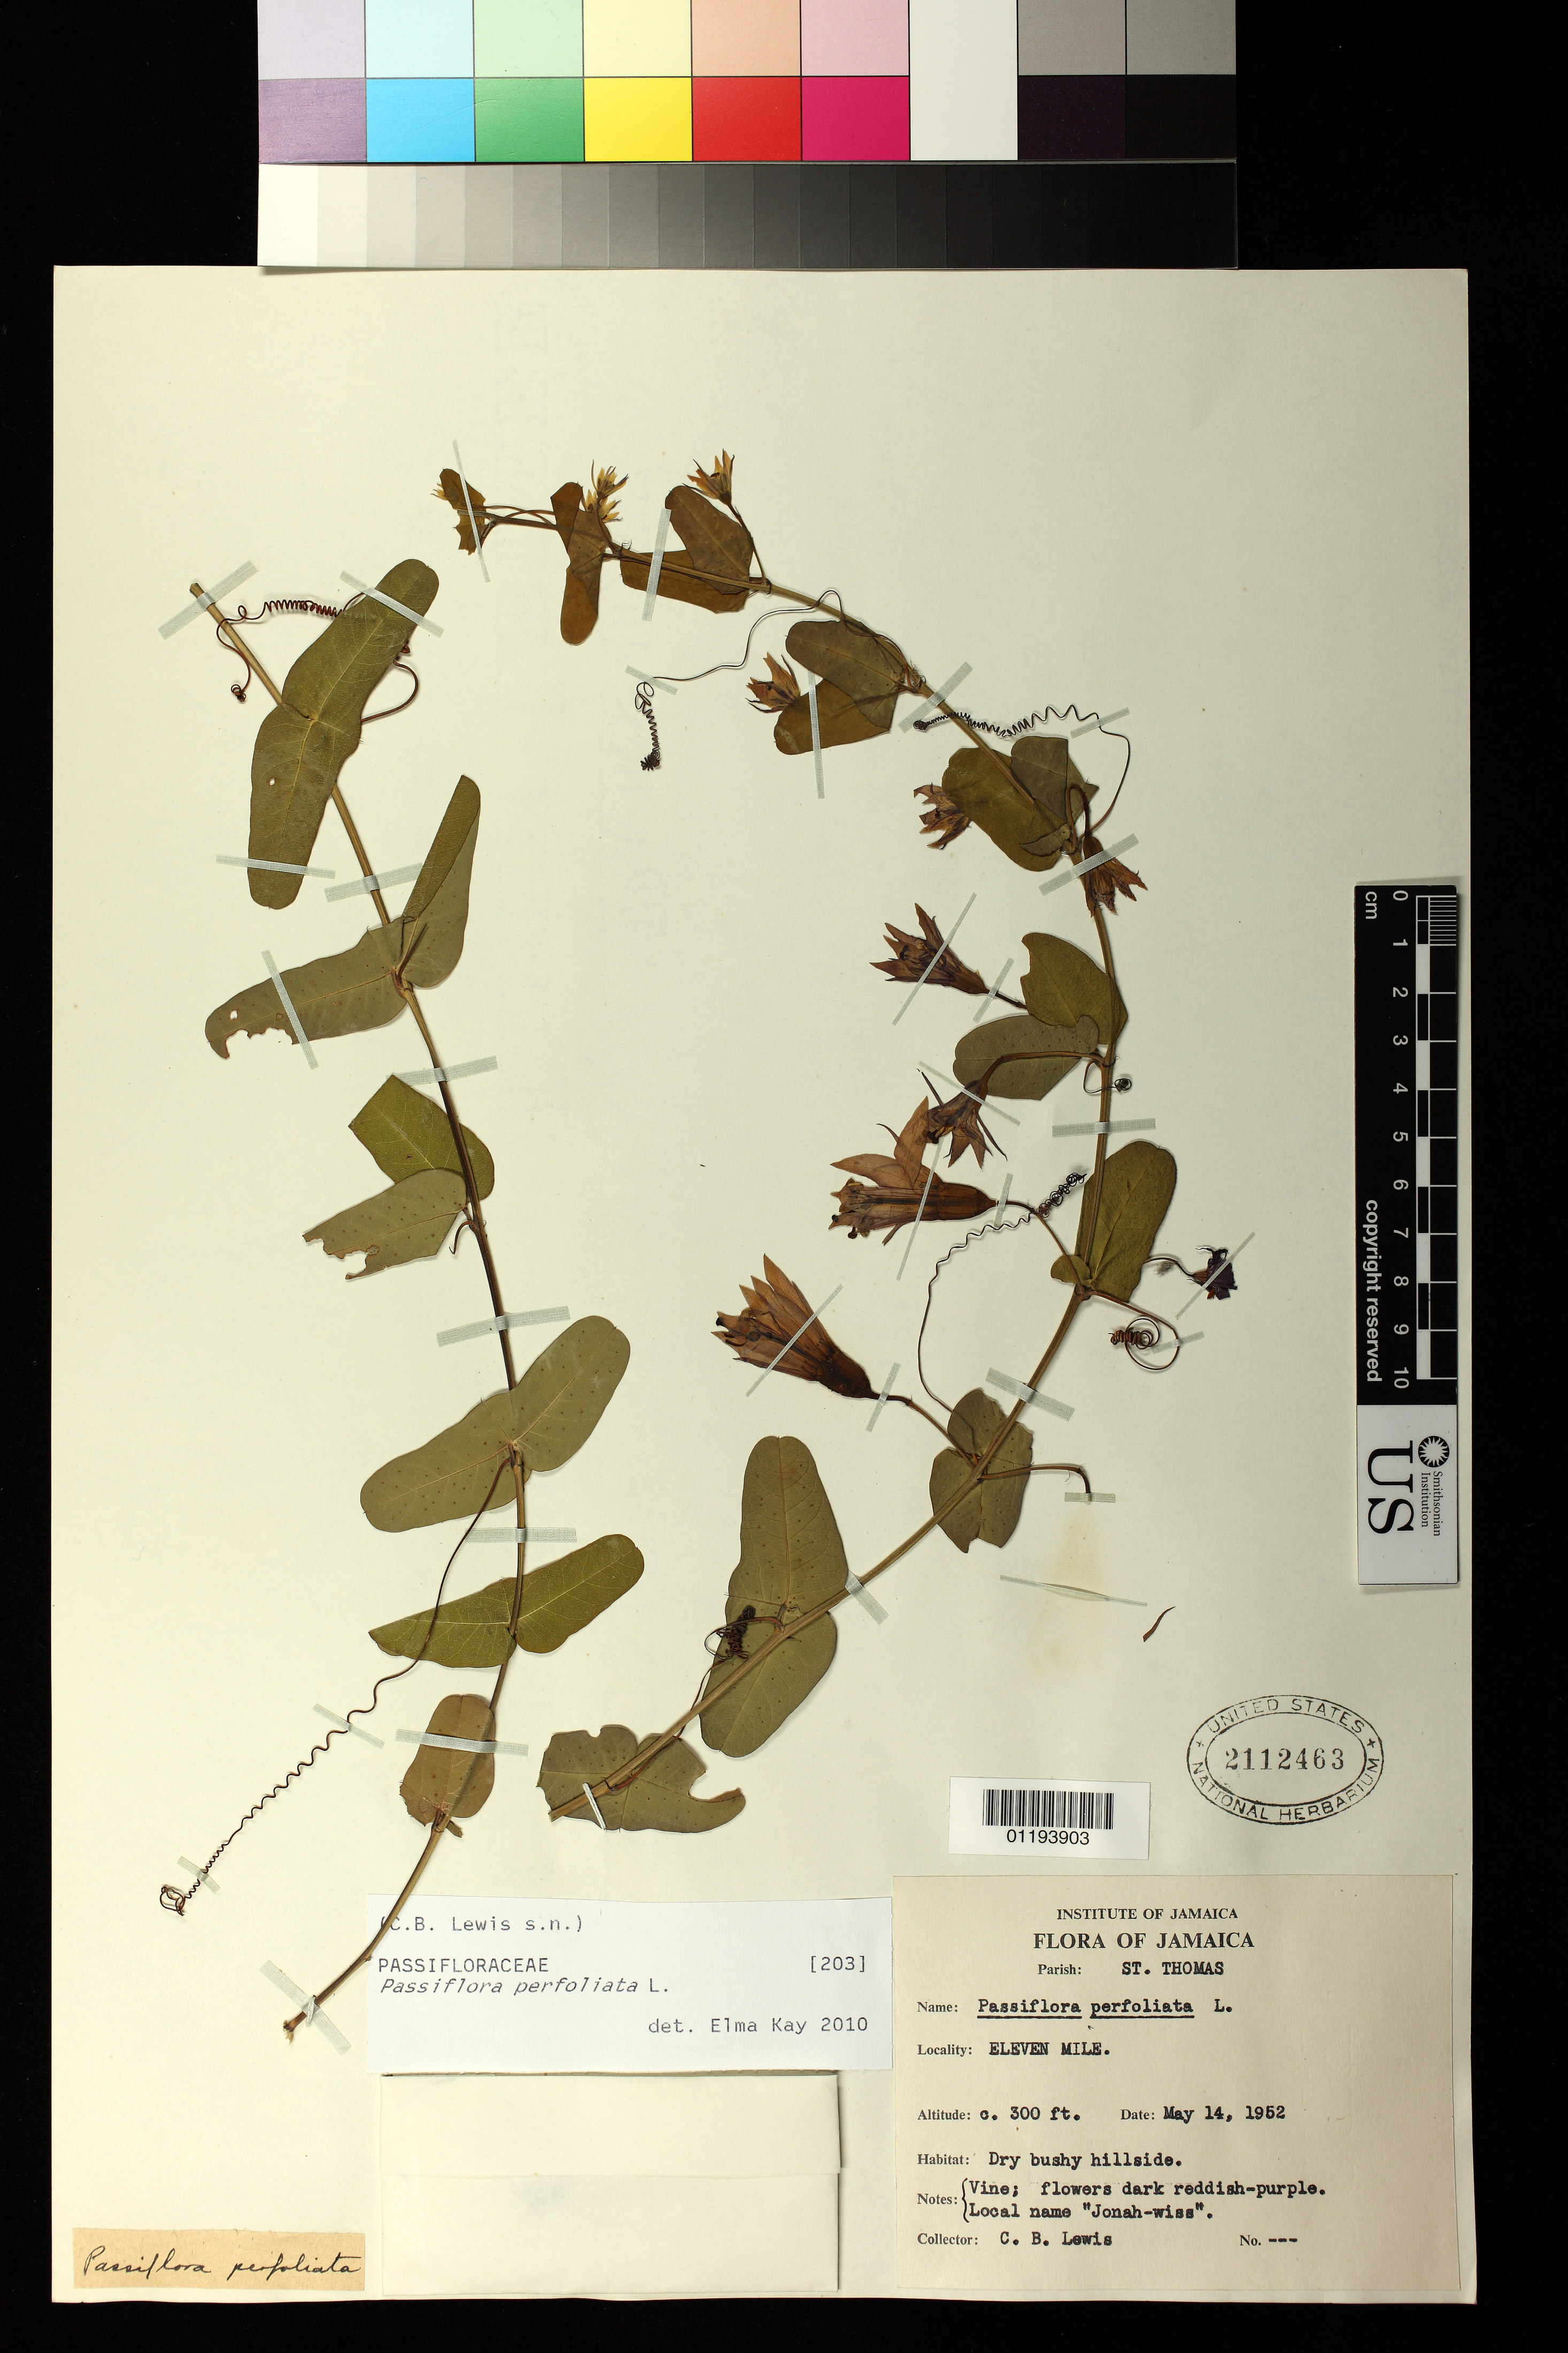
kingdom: Plantae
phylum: Tracheophyta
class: Magnoliopsida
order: Malpighiales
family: Passifloraceae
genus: Passiflora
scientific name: Passiflora perfoliata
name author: L.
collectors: C. B. Lewis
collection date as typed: May 14 1952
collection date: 1952-05-14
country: Jamaica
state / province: Saint Thomas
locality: Eleven Mile.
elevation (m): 1067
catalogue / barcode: US 2112463